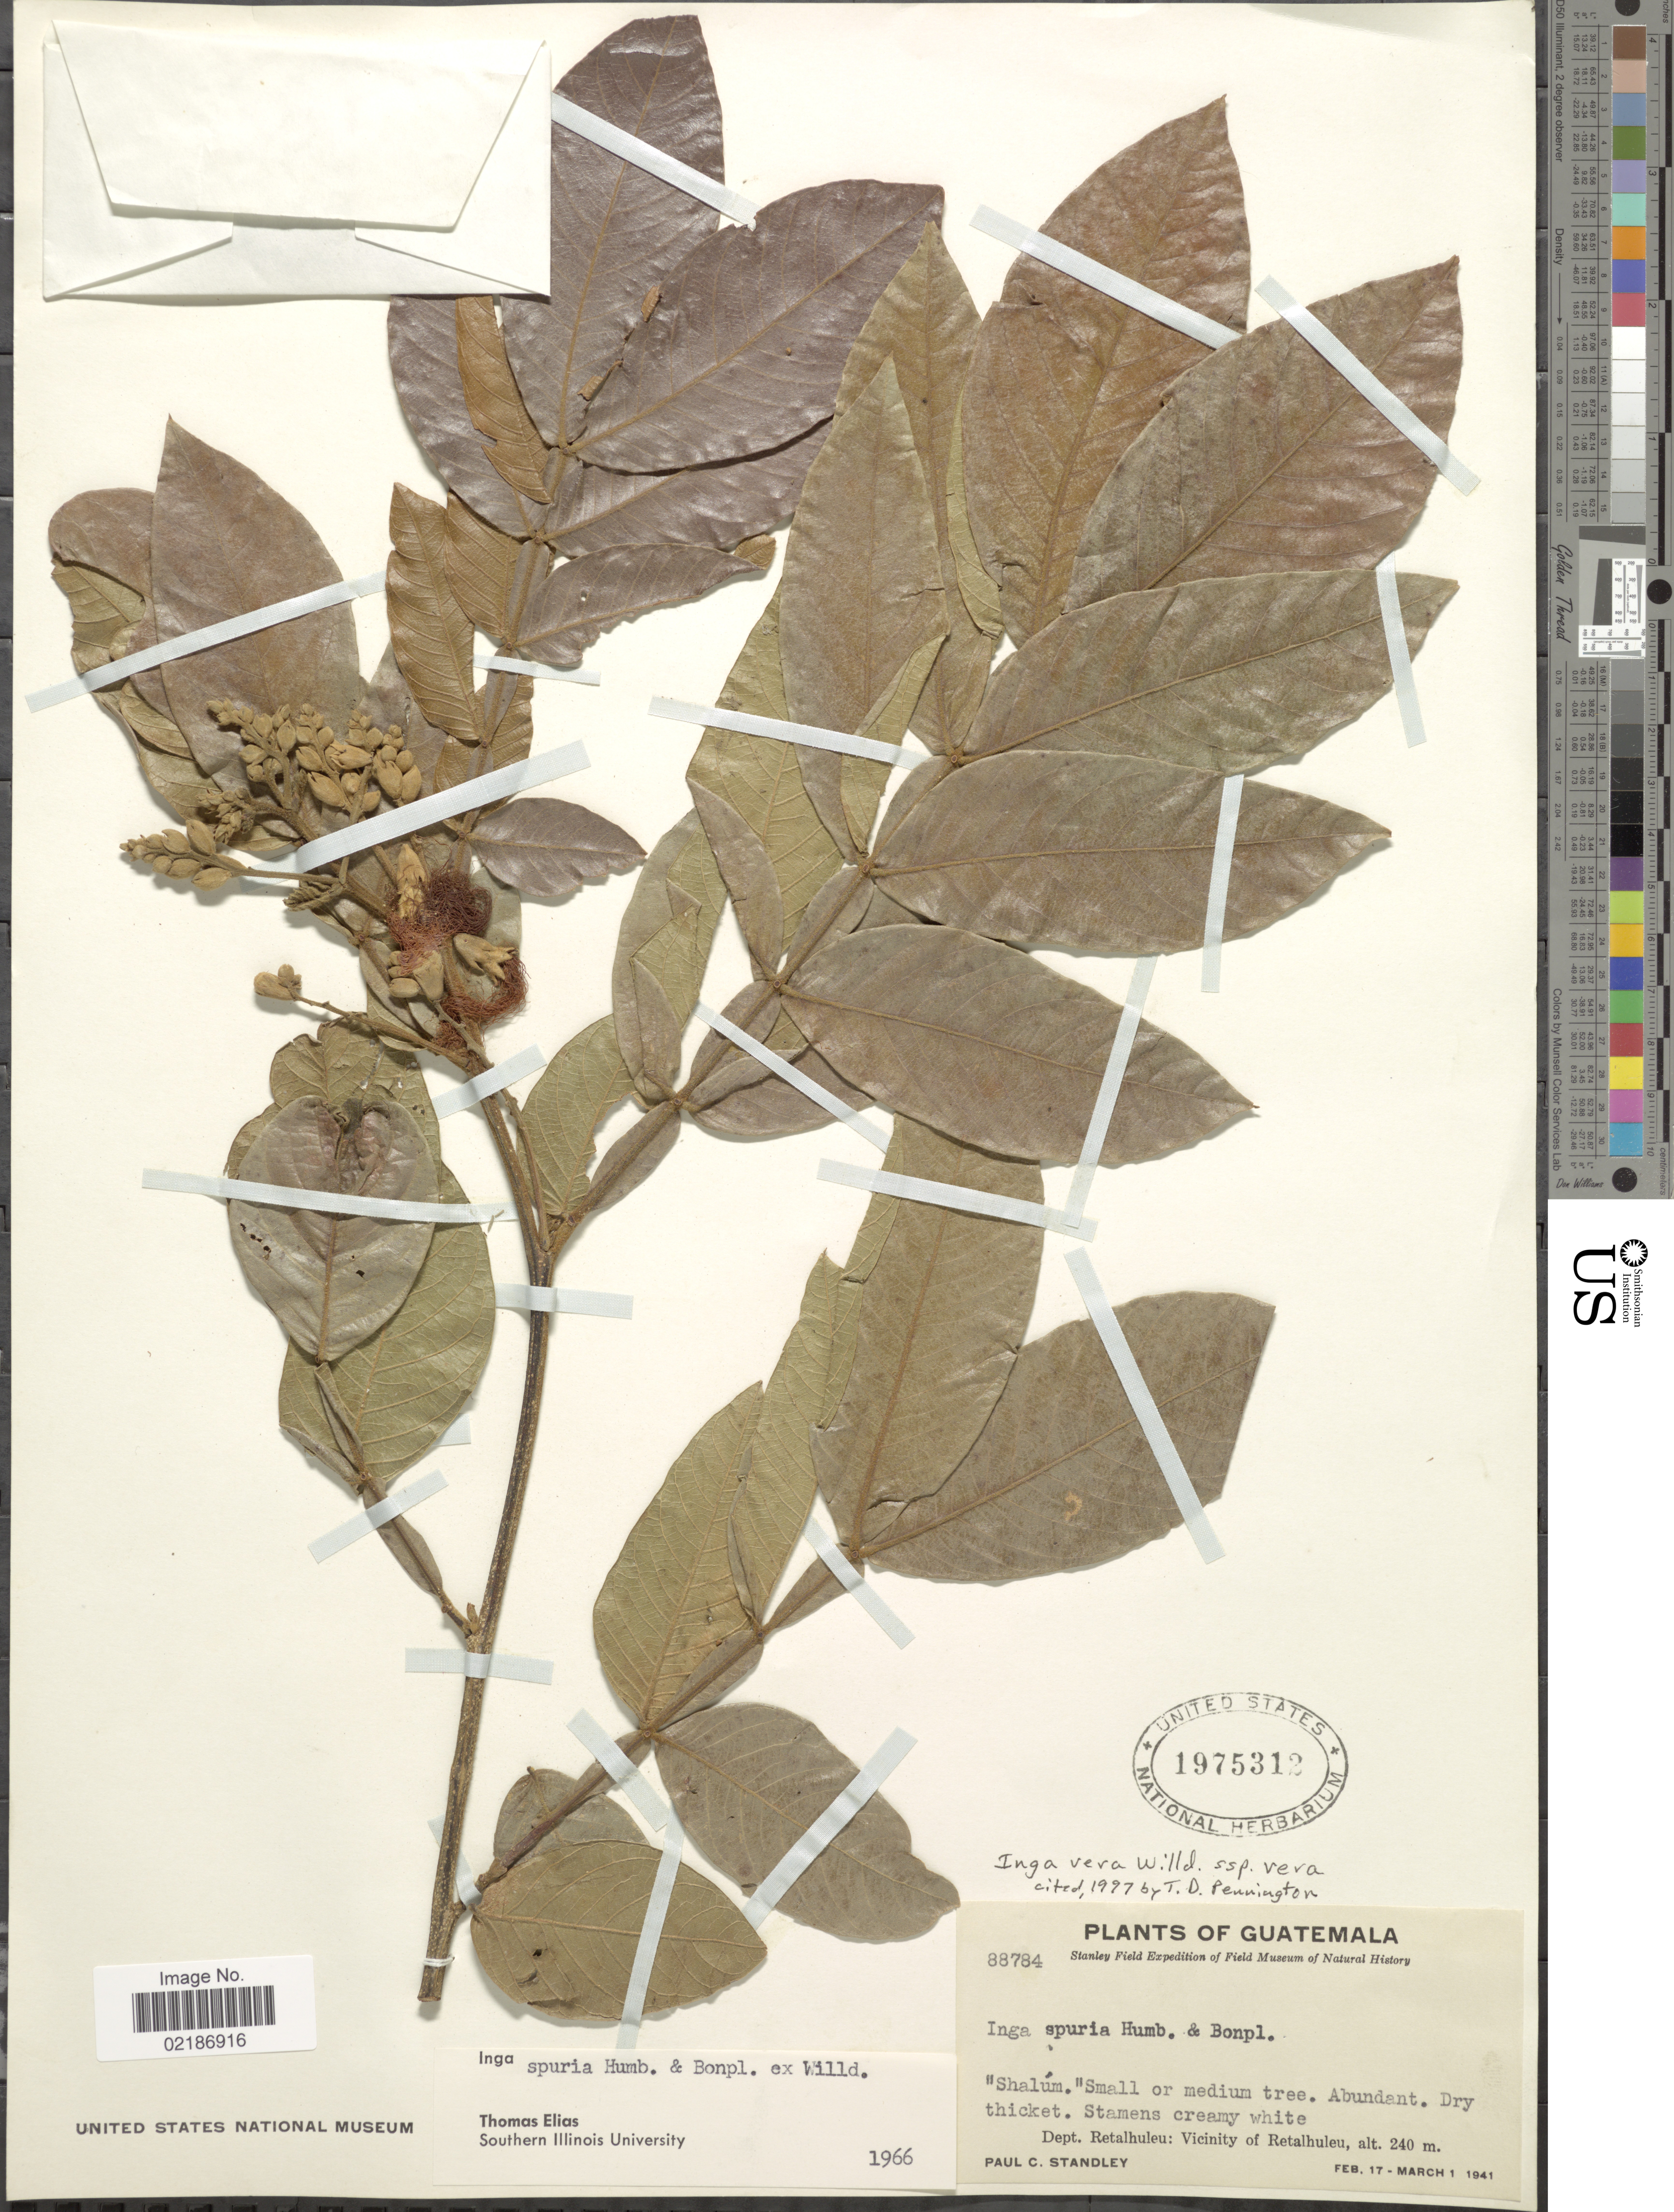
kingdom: Plantae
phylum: Tracheophyta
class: Magnoliopsida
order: Fabales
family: Fabaceae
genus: Inga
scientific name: Inga vera subsp. vera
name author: Willd.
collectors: P. C. Standley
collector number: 88784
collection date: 1941-02-17/1941-03-01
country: Guatemala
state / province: Retalhuleu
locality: Vicinity of Retalhuleu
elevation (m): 240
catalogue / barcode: US 1975312